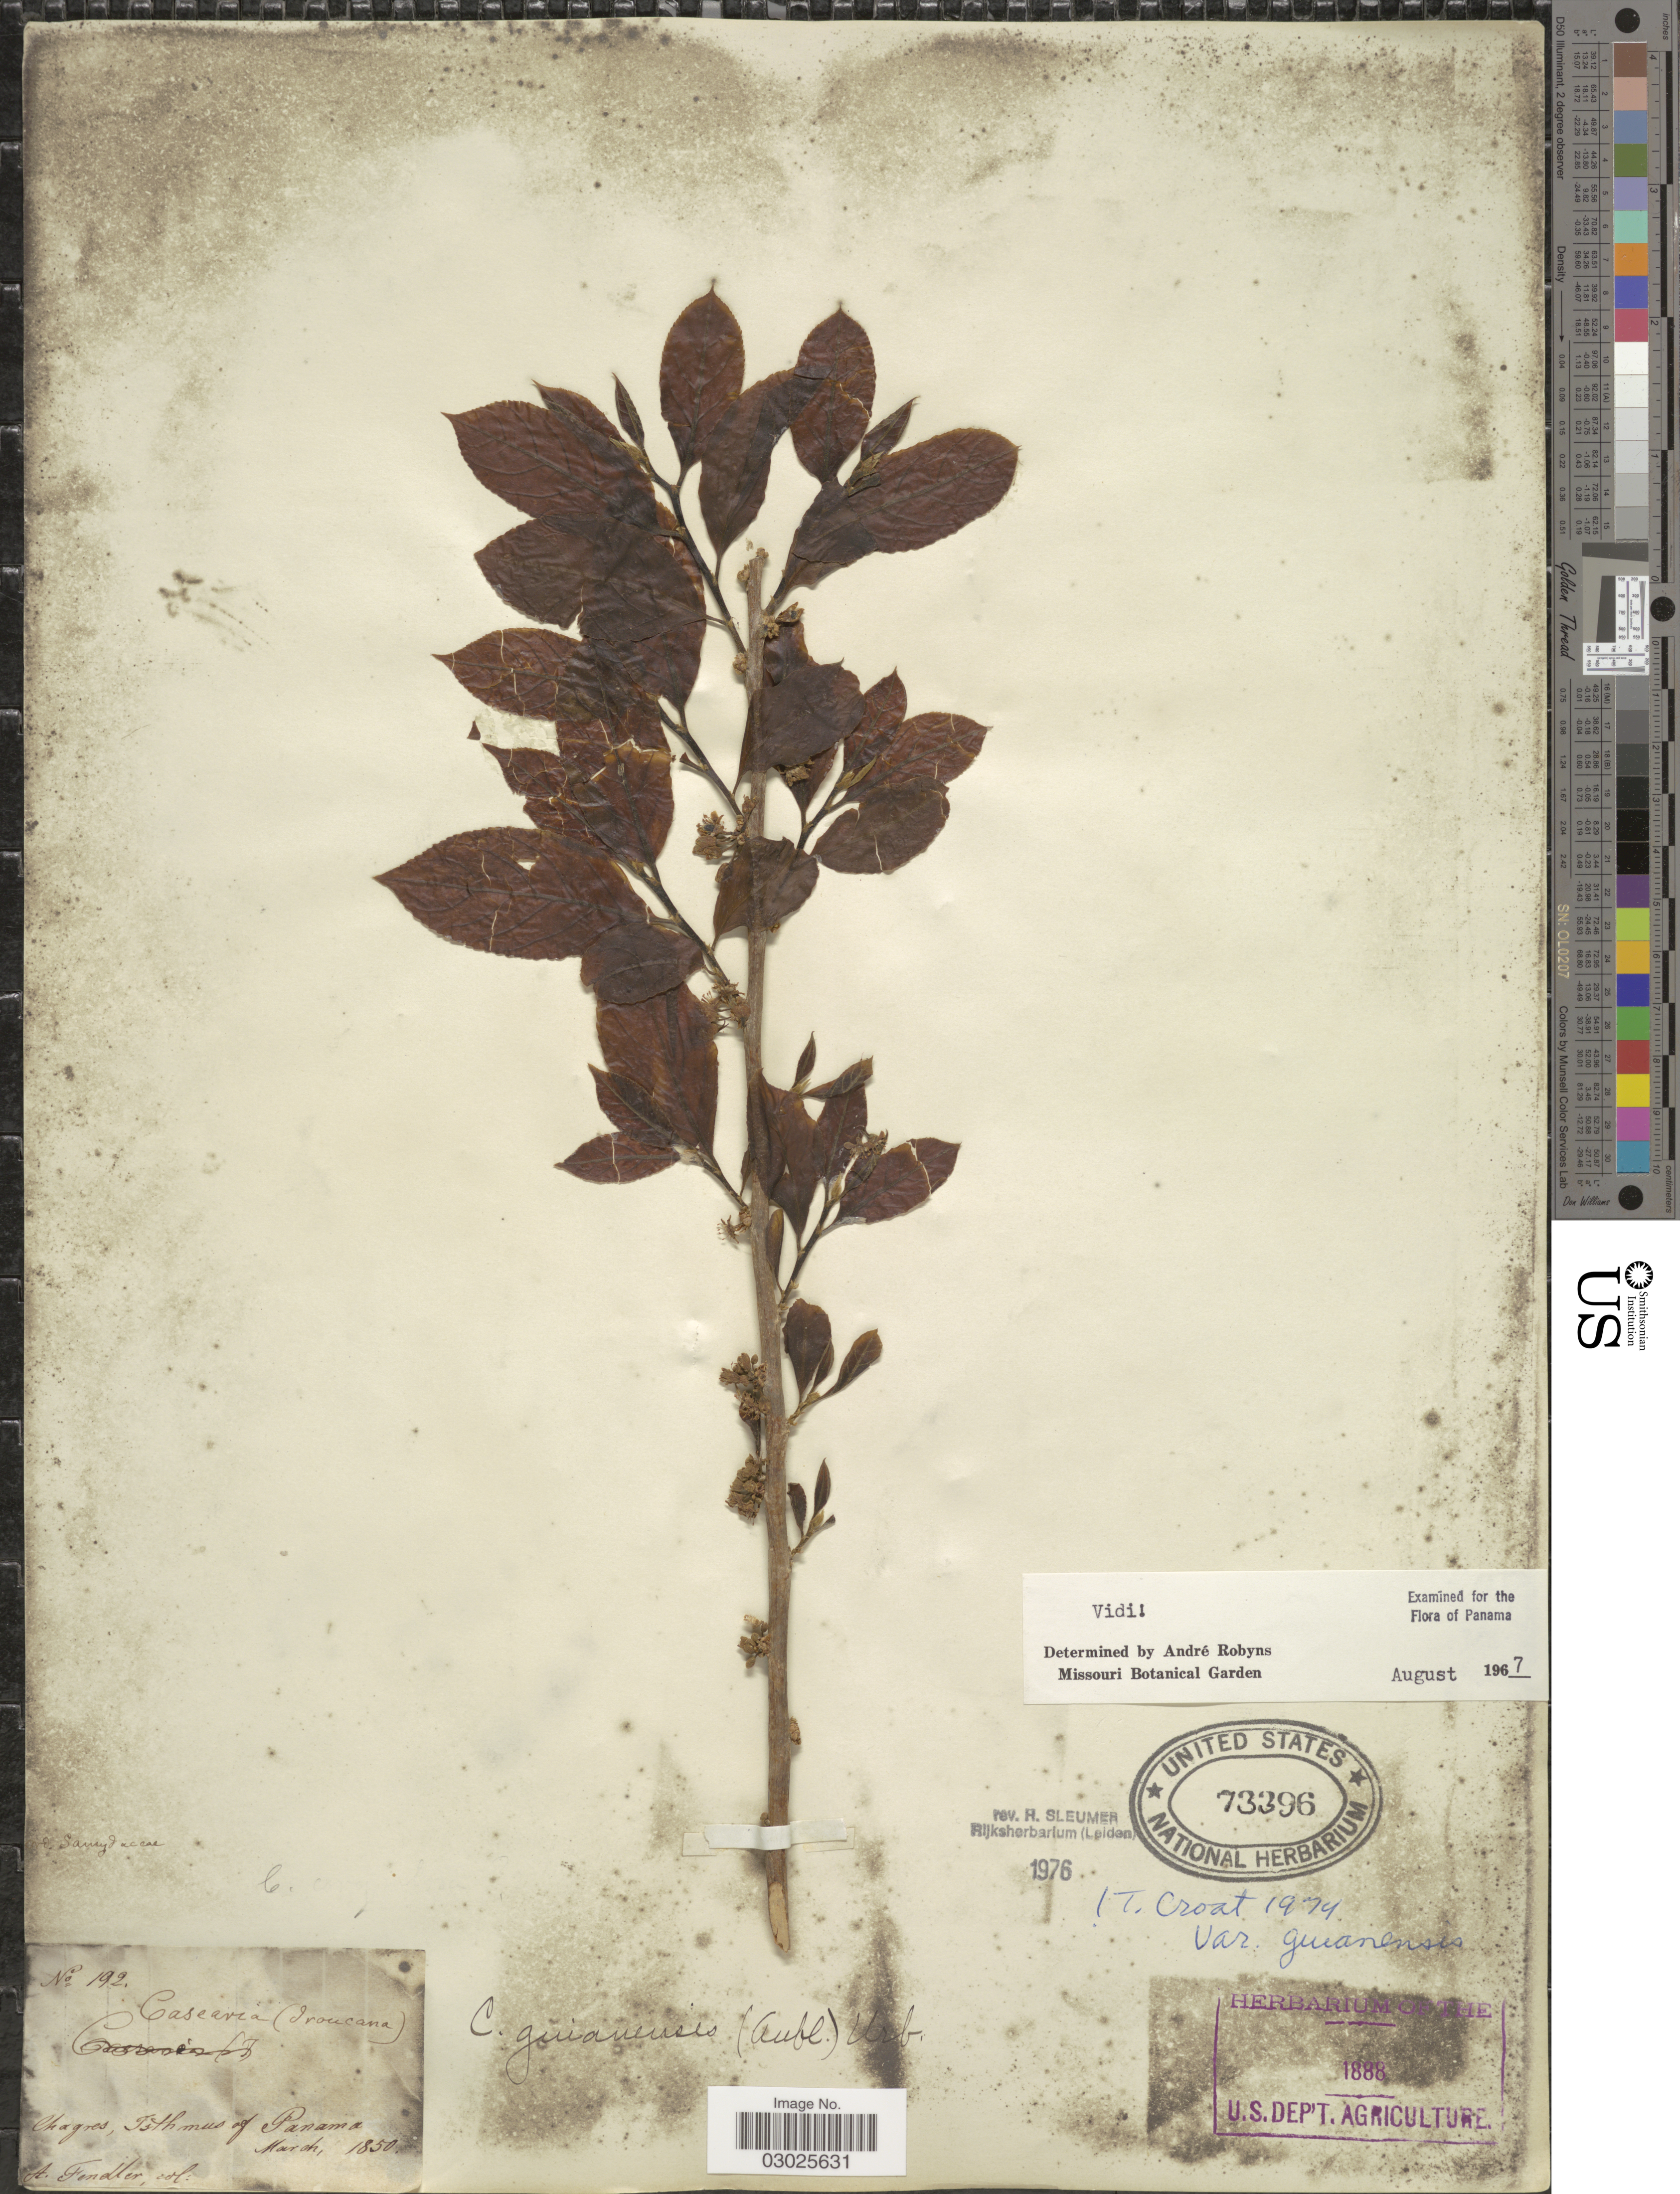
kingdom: Plantae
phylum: Tracheophyta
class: Magnoliopsida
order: Malpighiales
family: Salicaceae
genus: Casearia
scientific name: Casearia guianensis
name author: (Aubl.) Urb.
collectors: A. Fendler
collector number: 192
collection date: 1850-03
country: Panama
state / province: Panamá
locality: Chagres, Isthmus of Panama.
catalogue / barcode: US 73396